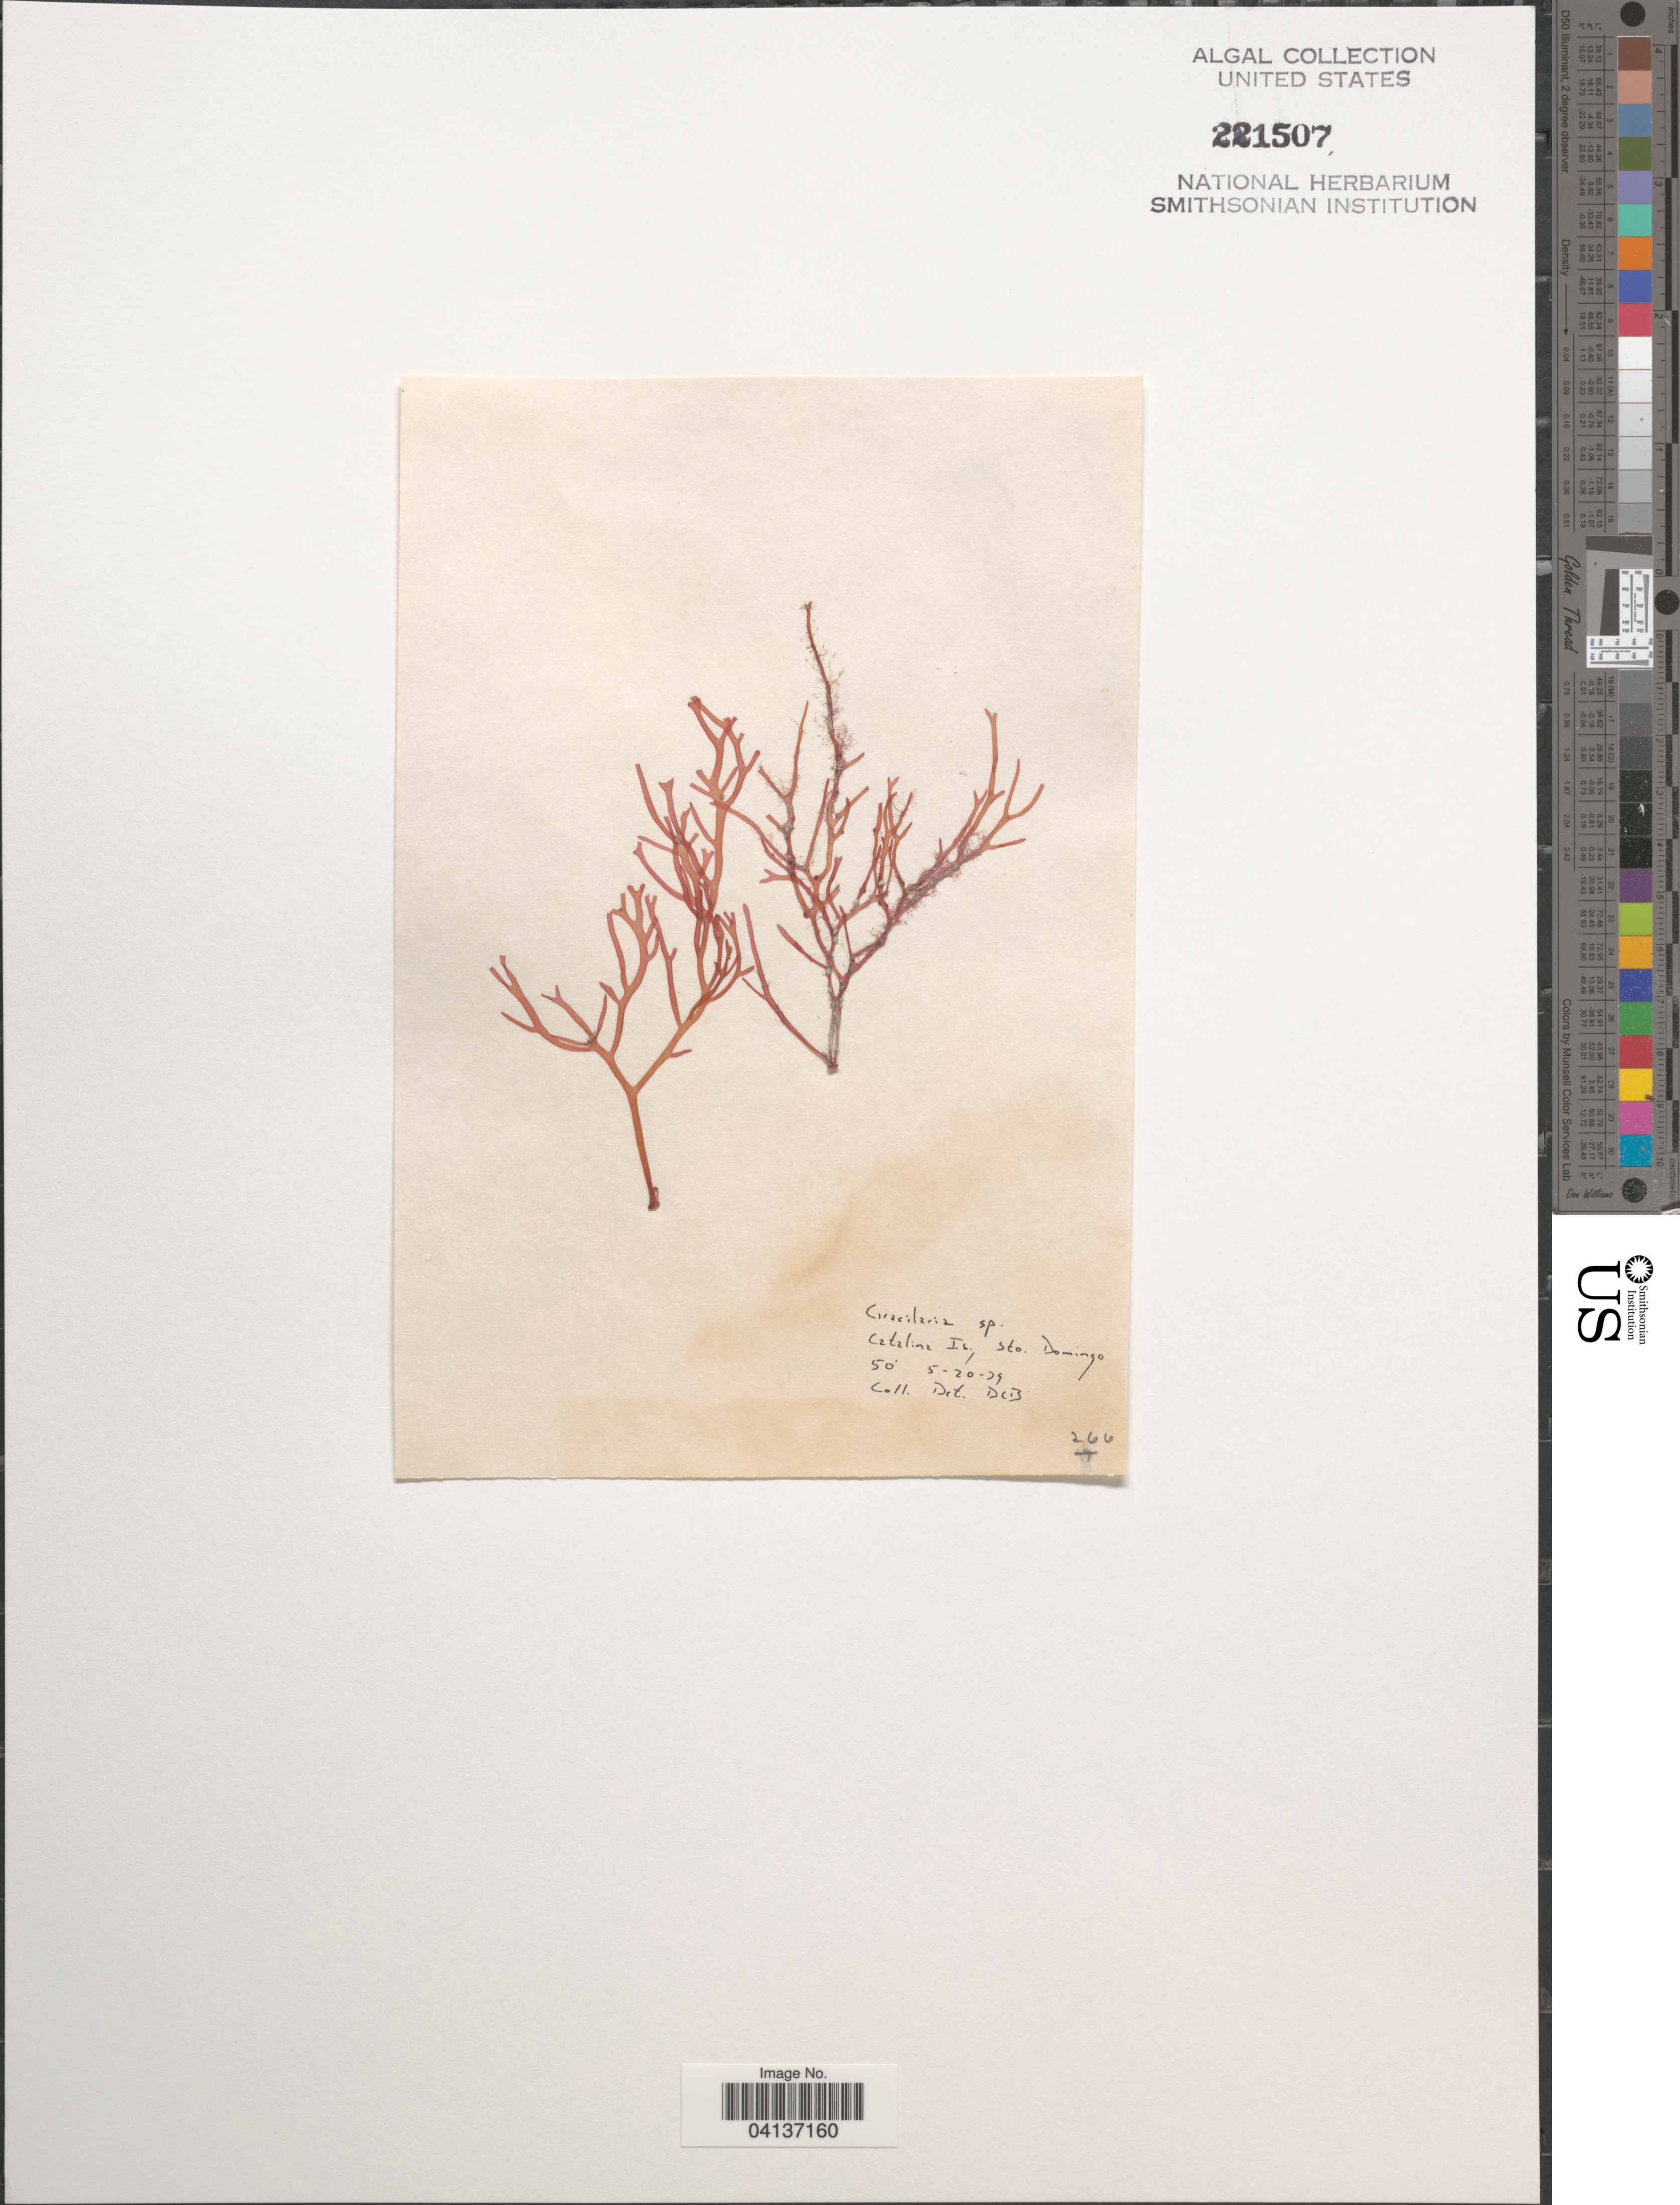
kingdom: Plantae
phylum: Rhodophyta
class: Florideophyceae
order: Gracilariales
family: Gracilariaceae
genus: Gracilaria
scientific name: Gracilaria sp.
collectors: D. L. B.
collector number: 266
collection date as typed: Transcribed d/m/y: 20/5/79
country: Dominican Republic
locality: Catalina Is., Sto. Domingo.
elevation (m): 15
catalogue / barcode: US 221507